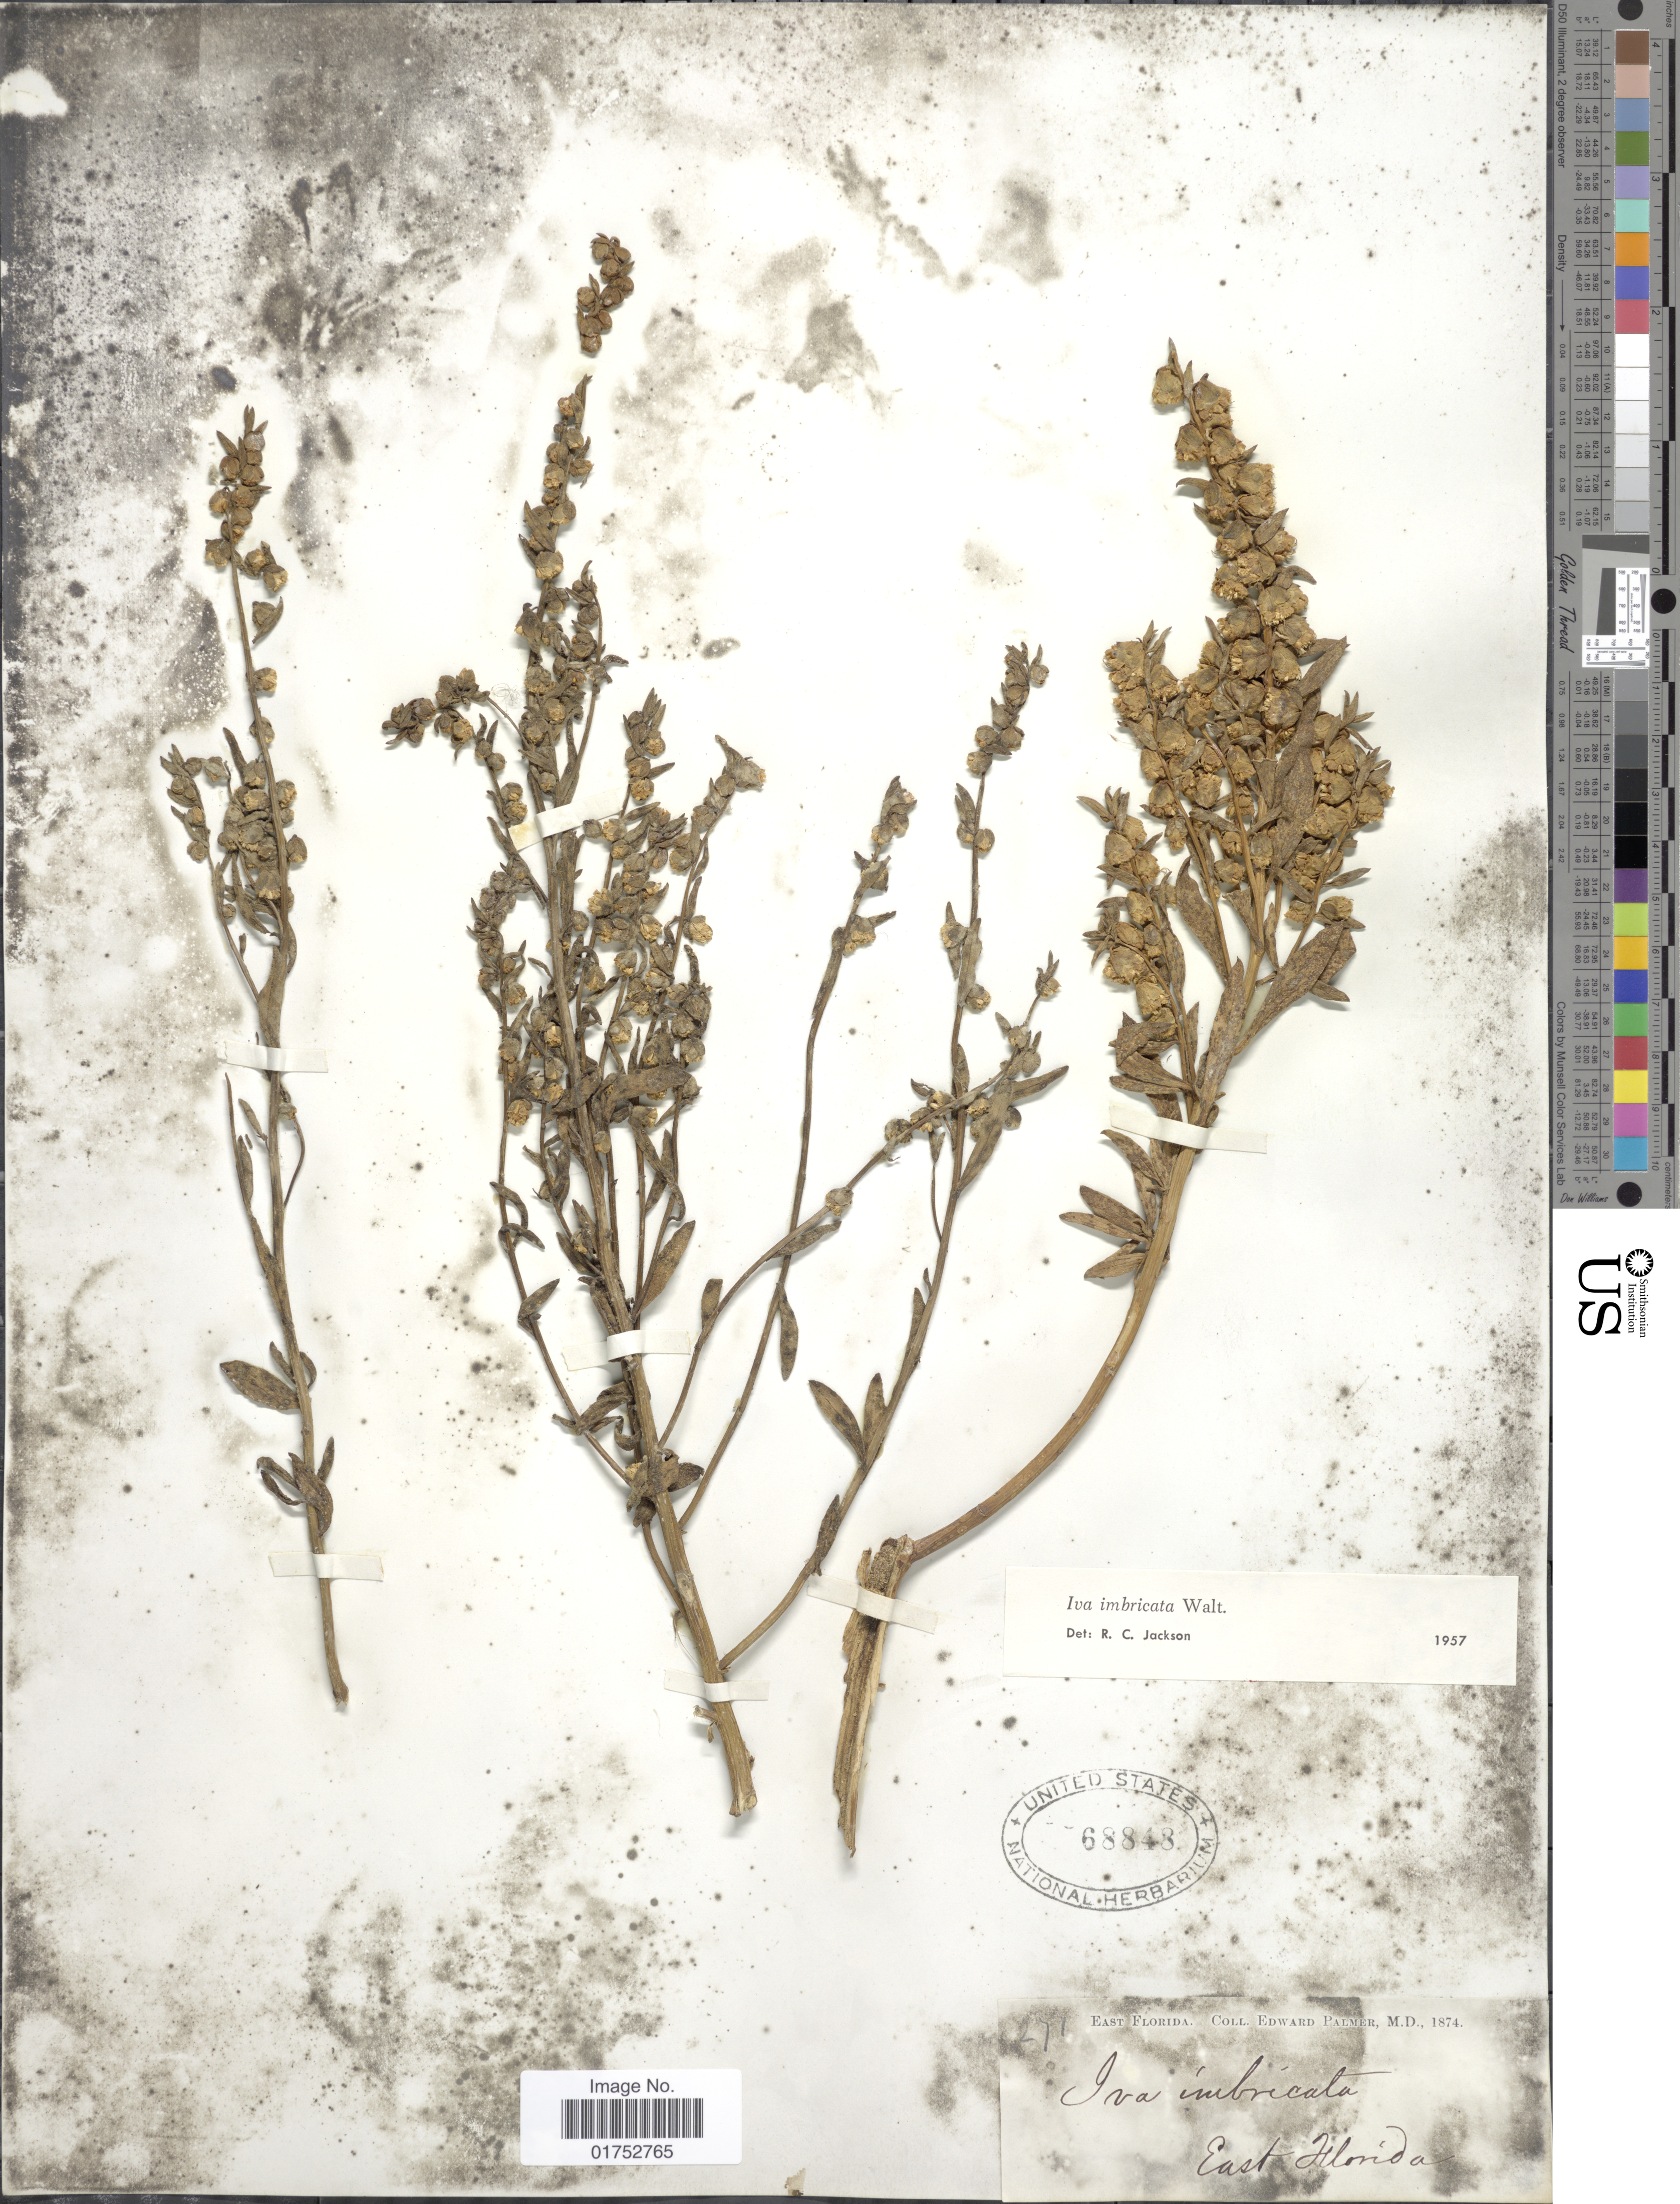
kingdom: Plantae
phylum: Tracheophyta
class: Magnoliopsida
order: Asterales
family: Asteraceae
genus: Iva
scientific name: Iva imbricata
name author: Walter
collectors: E. Palmer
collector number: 271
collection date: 1874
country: United States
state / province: Florida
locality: East Florida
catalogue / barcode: US 68848